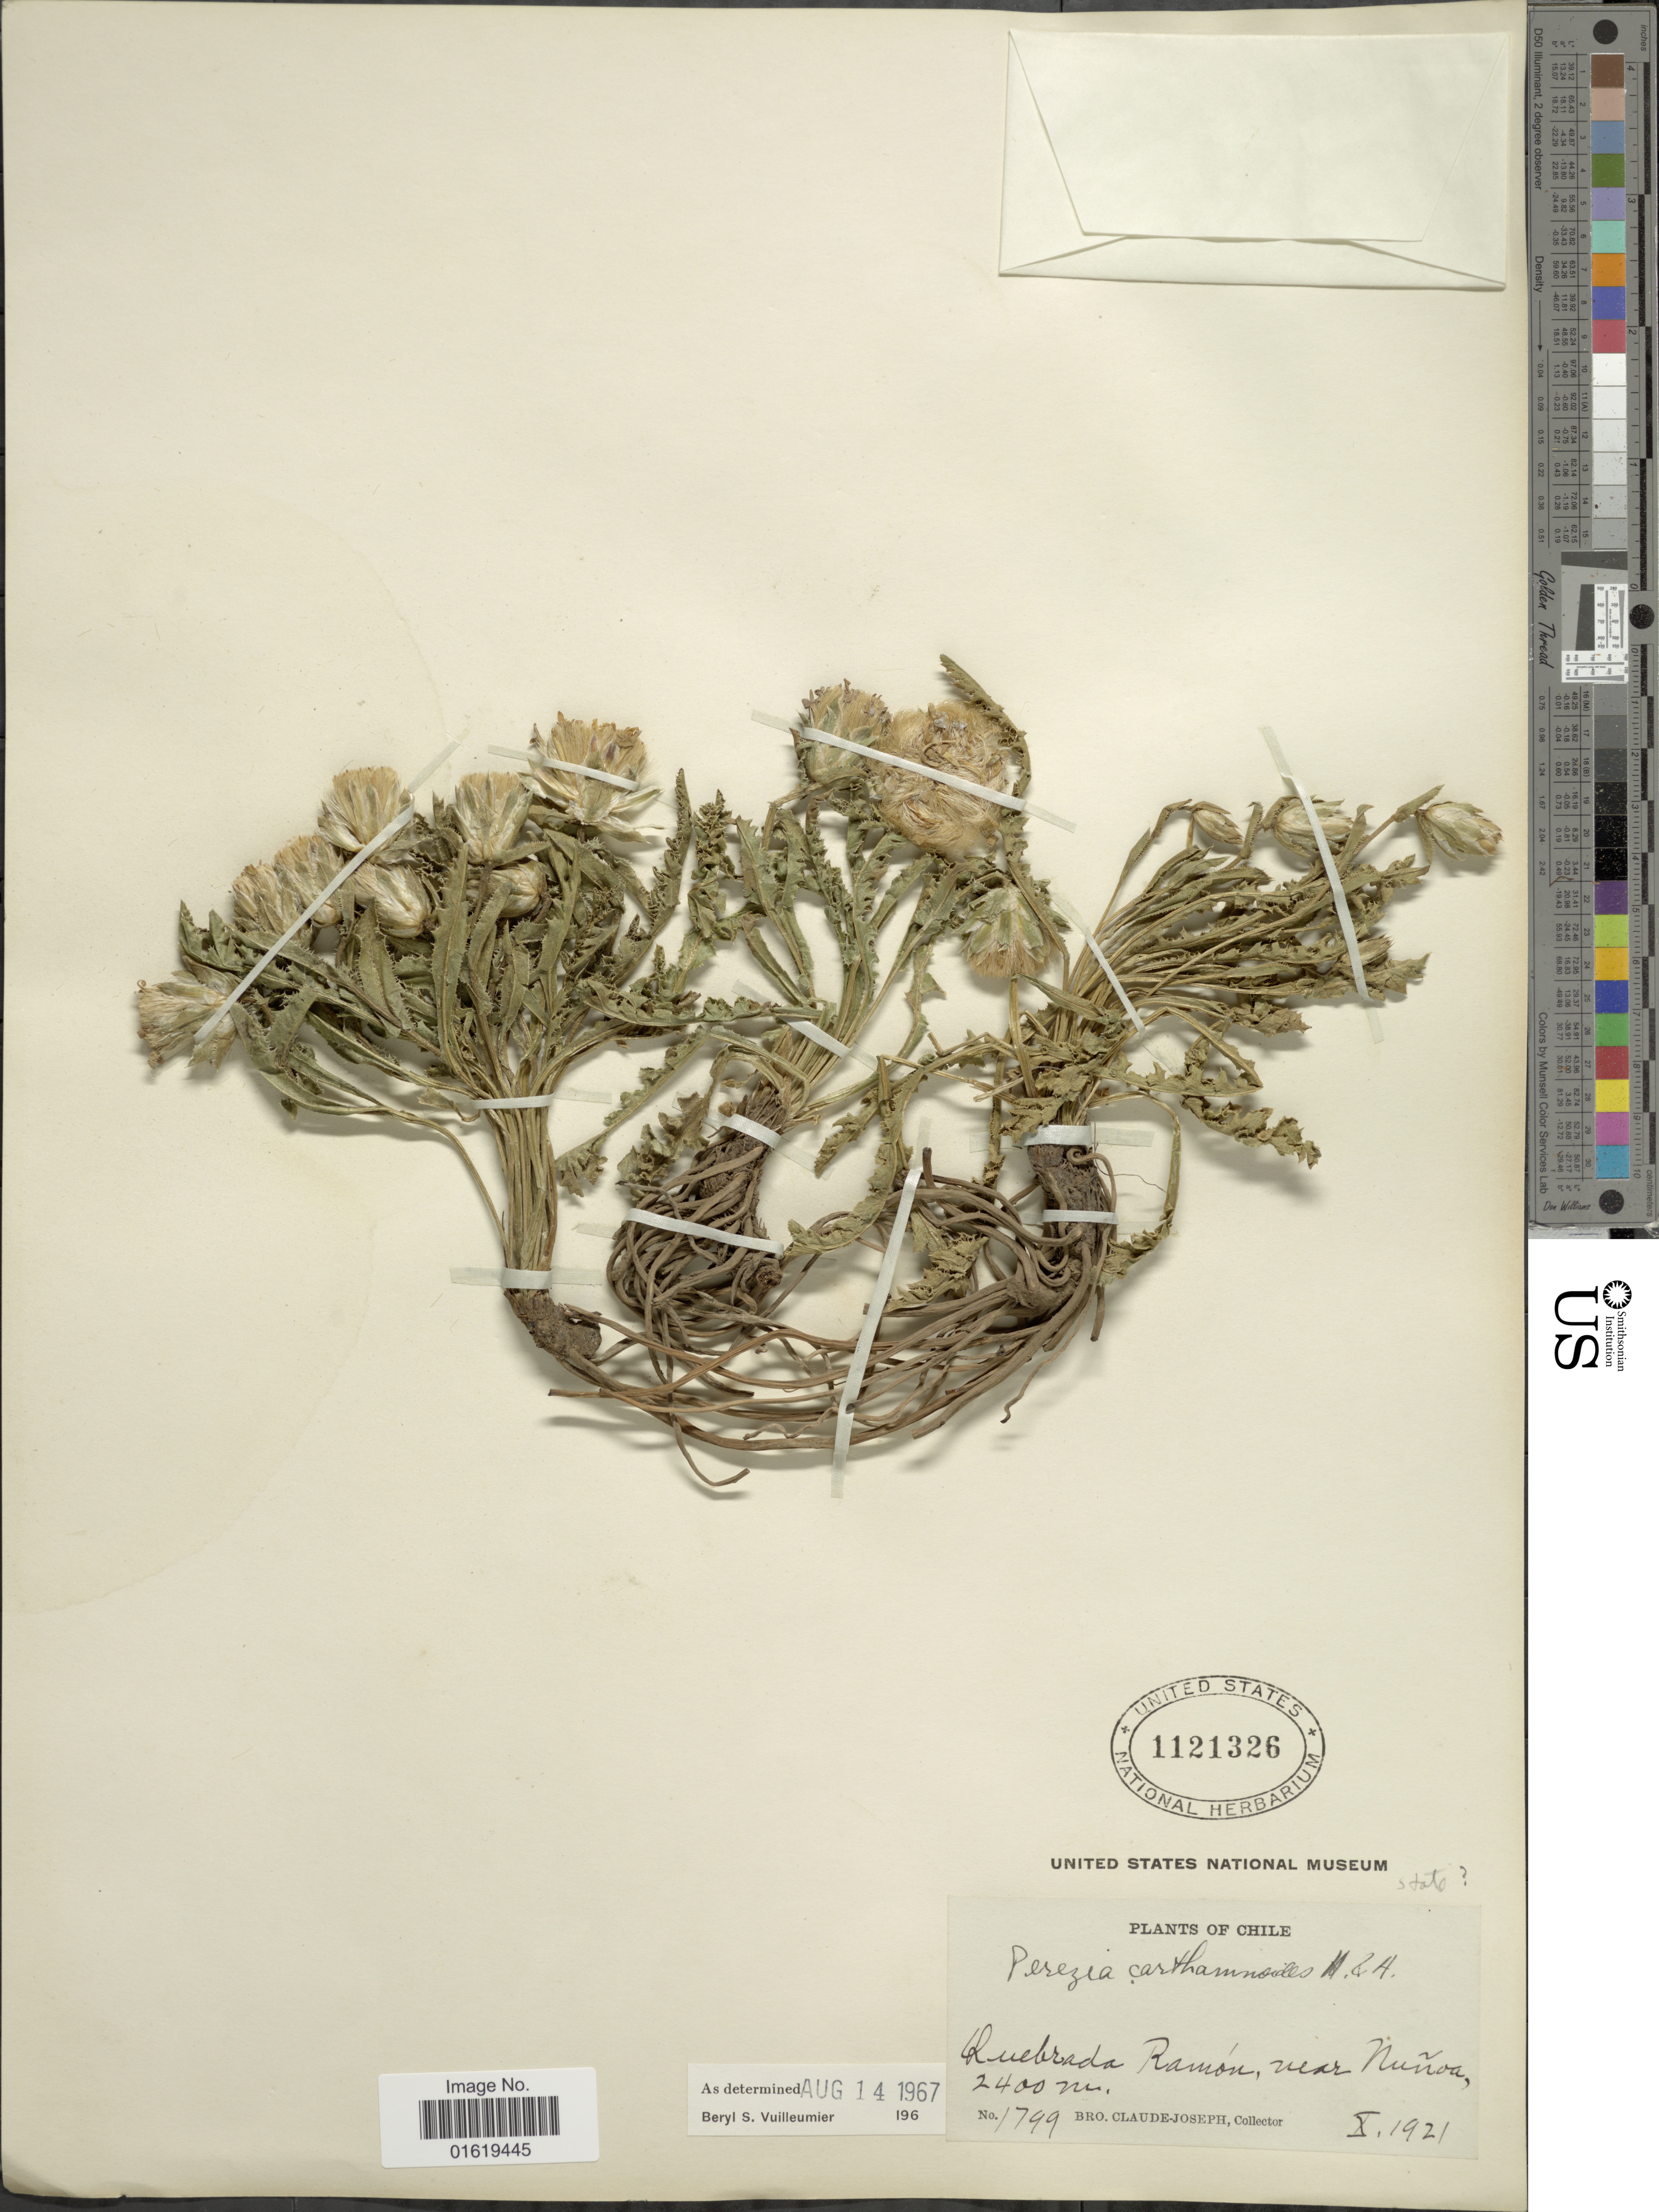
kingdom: Plantae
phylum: Tracheophyta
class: Magnoliopsida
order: Asterales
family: Asteraceae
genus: Perezia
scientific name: Perezia carthamoides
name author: (D. Don) Hook. & Arn.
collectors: Bro. Claude-Joseph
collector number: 1799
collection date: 1921-10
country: Chile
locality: Quebrada Ramón, near Nuñoa.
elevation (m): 2400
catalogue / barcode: US 1121326